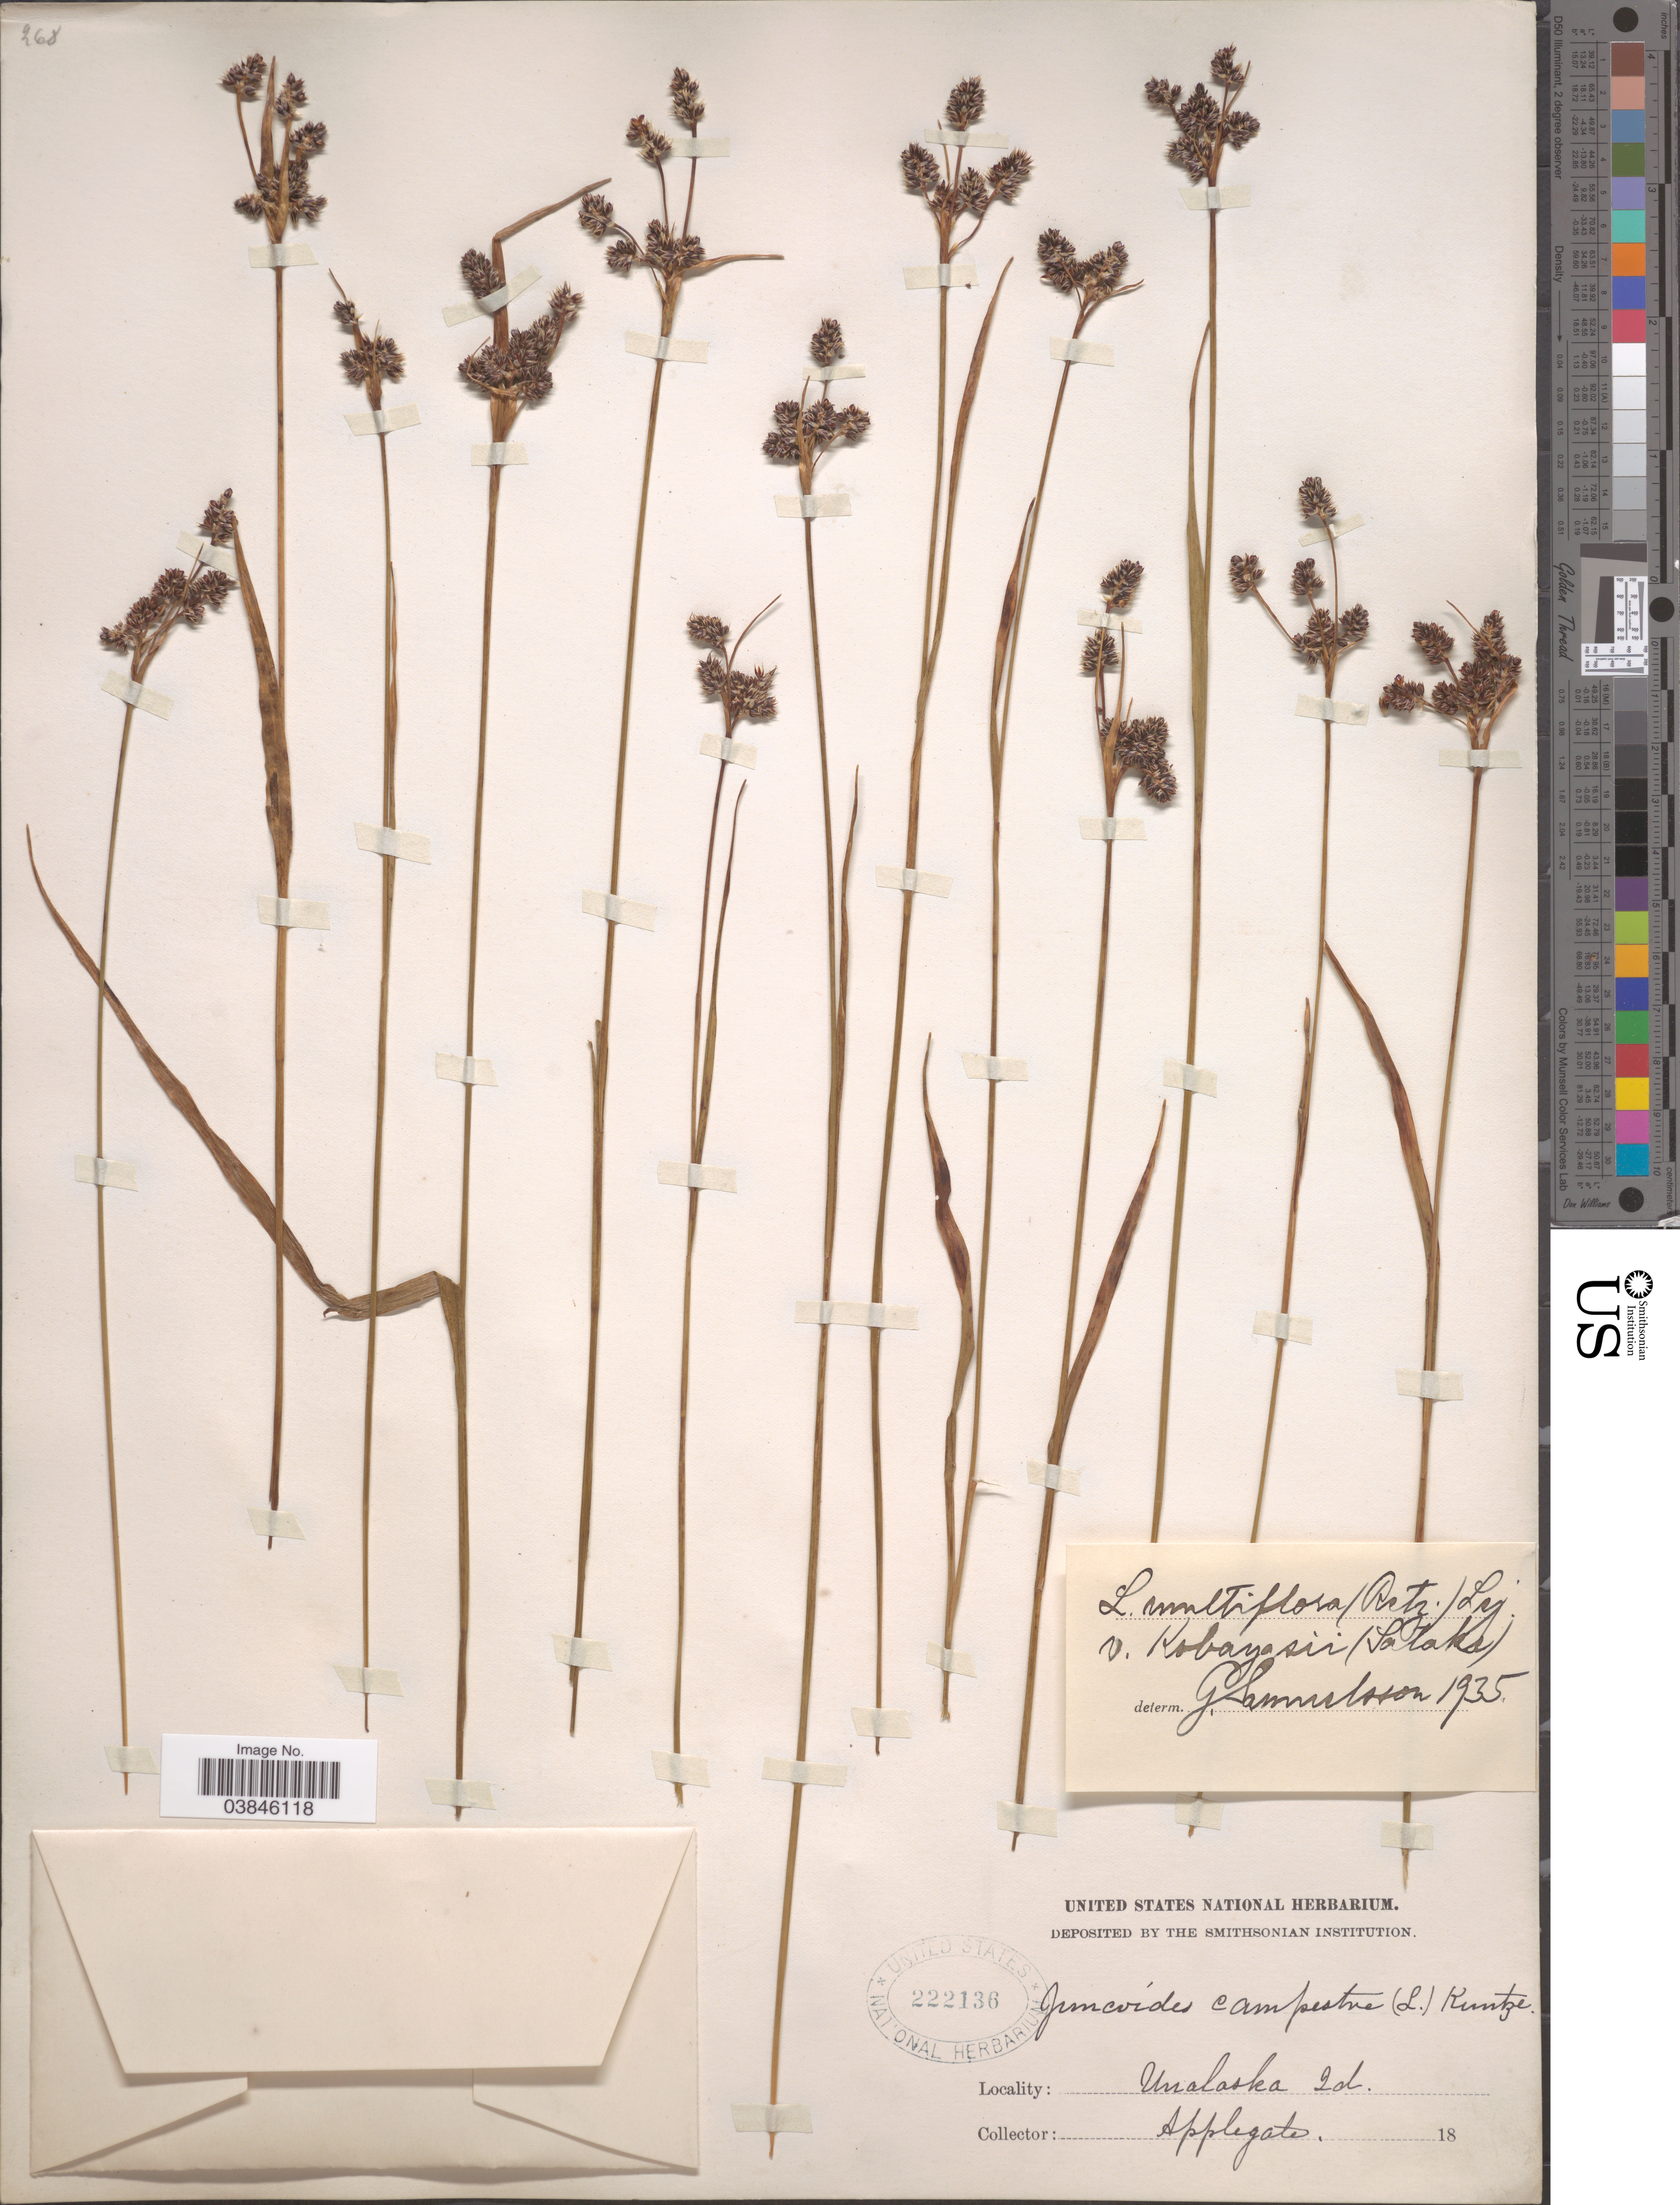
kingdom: Plantae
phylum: Tracheophyta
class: Liliopsida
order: Poales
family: Juncaceae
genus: Luzula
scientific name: Luzula multiflora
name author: (Ehrh.) Lej.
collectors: -- Applegate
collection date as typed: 18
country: United States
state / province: Alaska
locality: Unalaska.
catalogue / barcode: US 222136